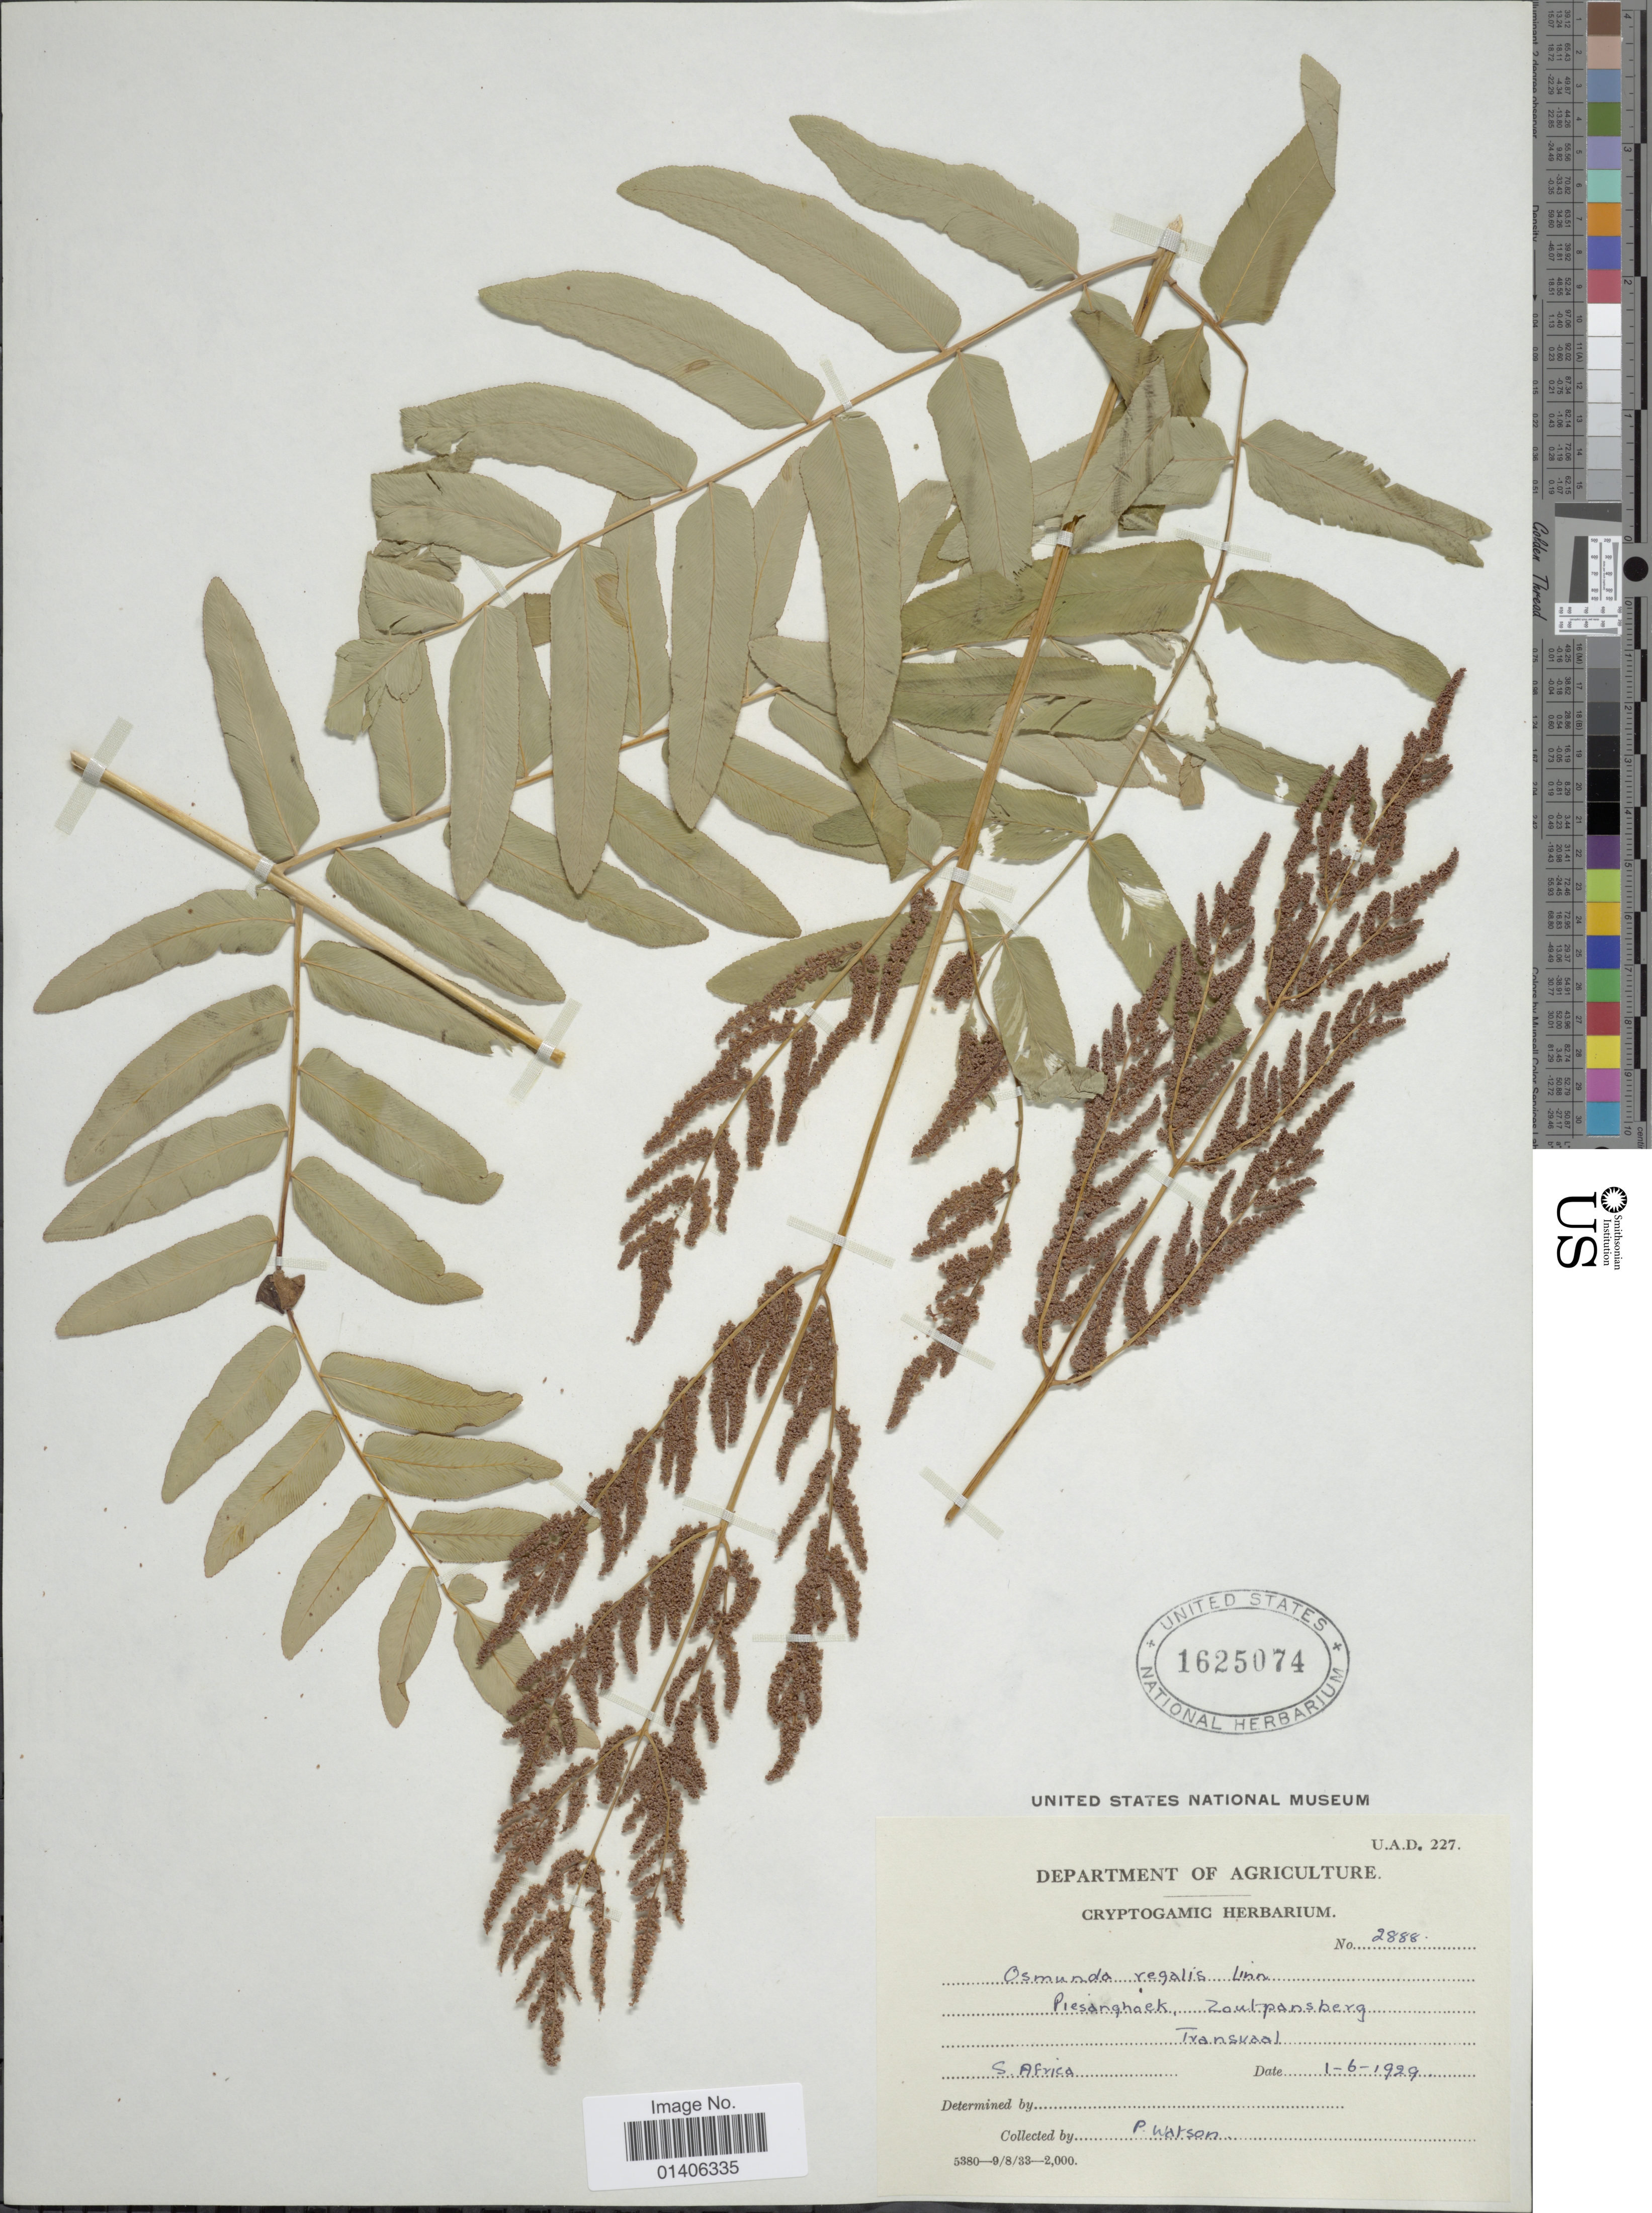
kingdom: Plantae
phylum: Tracheophyta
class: Polypodiopsida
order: Osmundales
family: Osmundaceae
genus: Osmunda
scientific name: Osmunda regalis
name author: L.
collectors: P. W. Watson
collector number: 2888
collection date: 1929-06-01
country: South Africa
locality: Transvaal, Piesanghaek, Zoutpansberg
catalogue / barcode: US 1625074